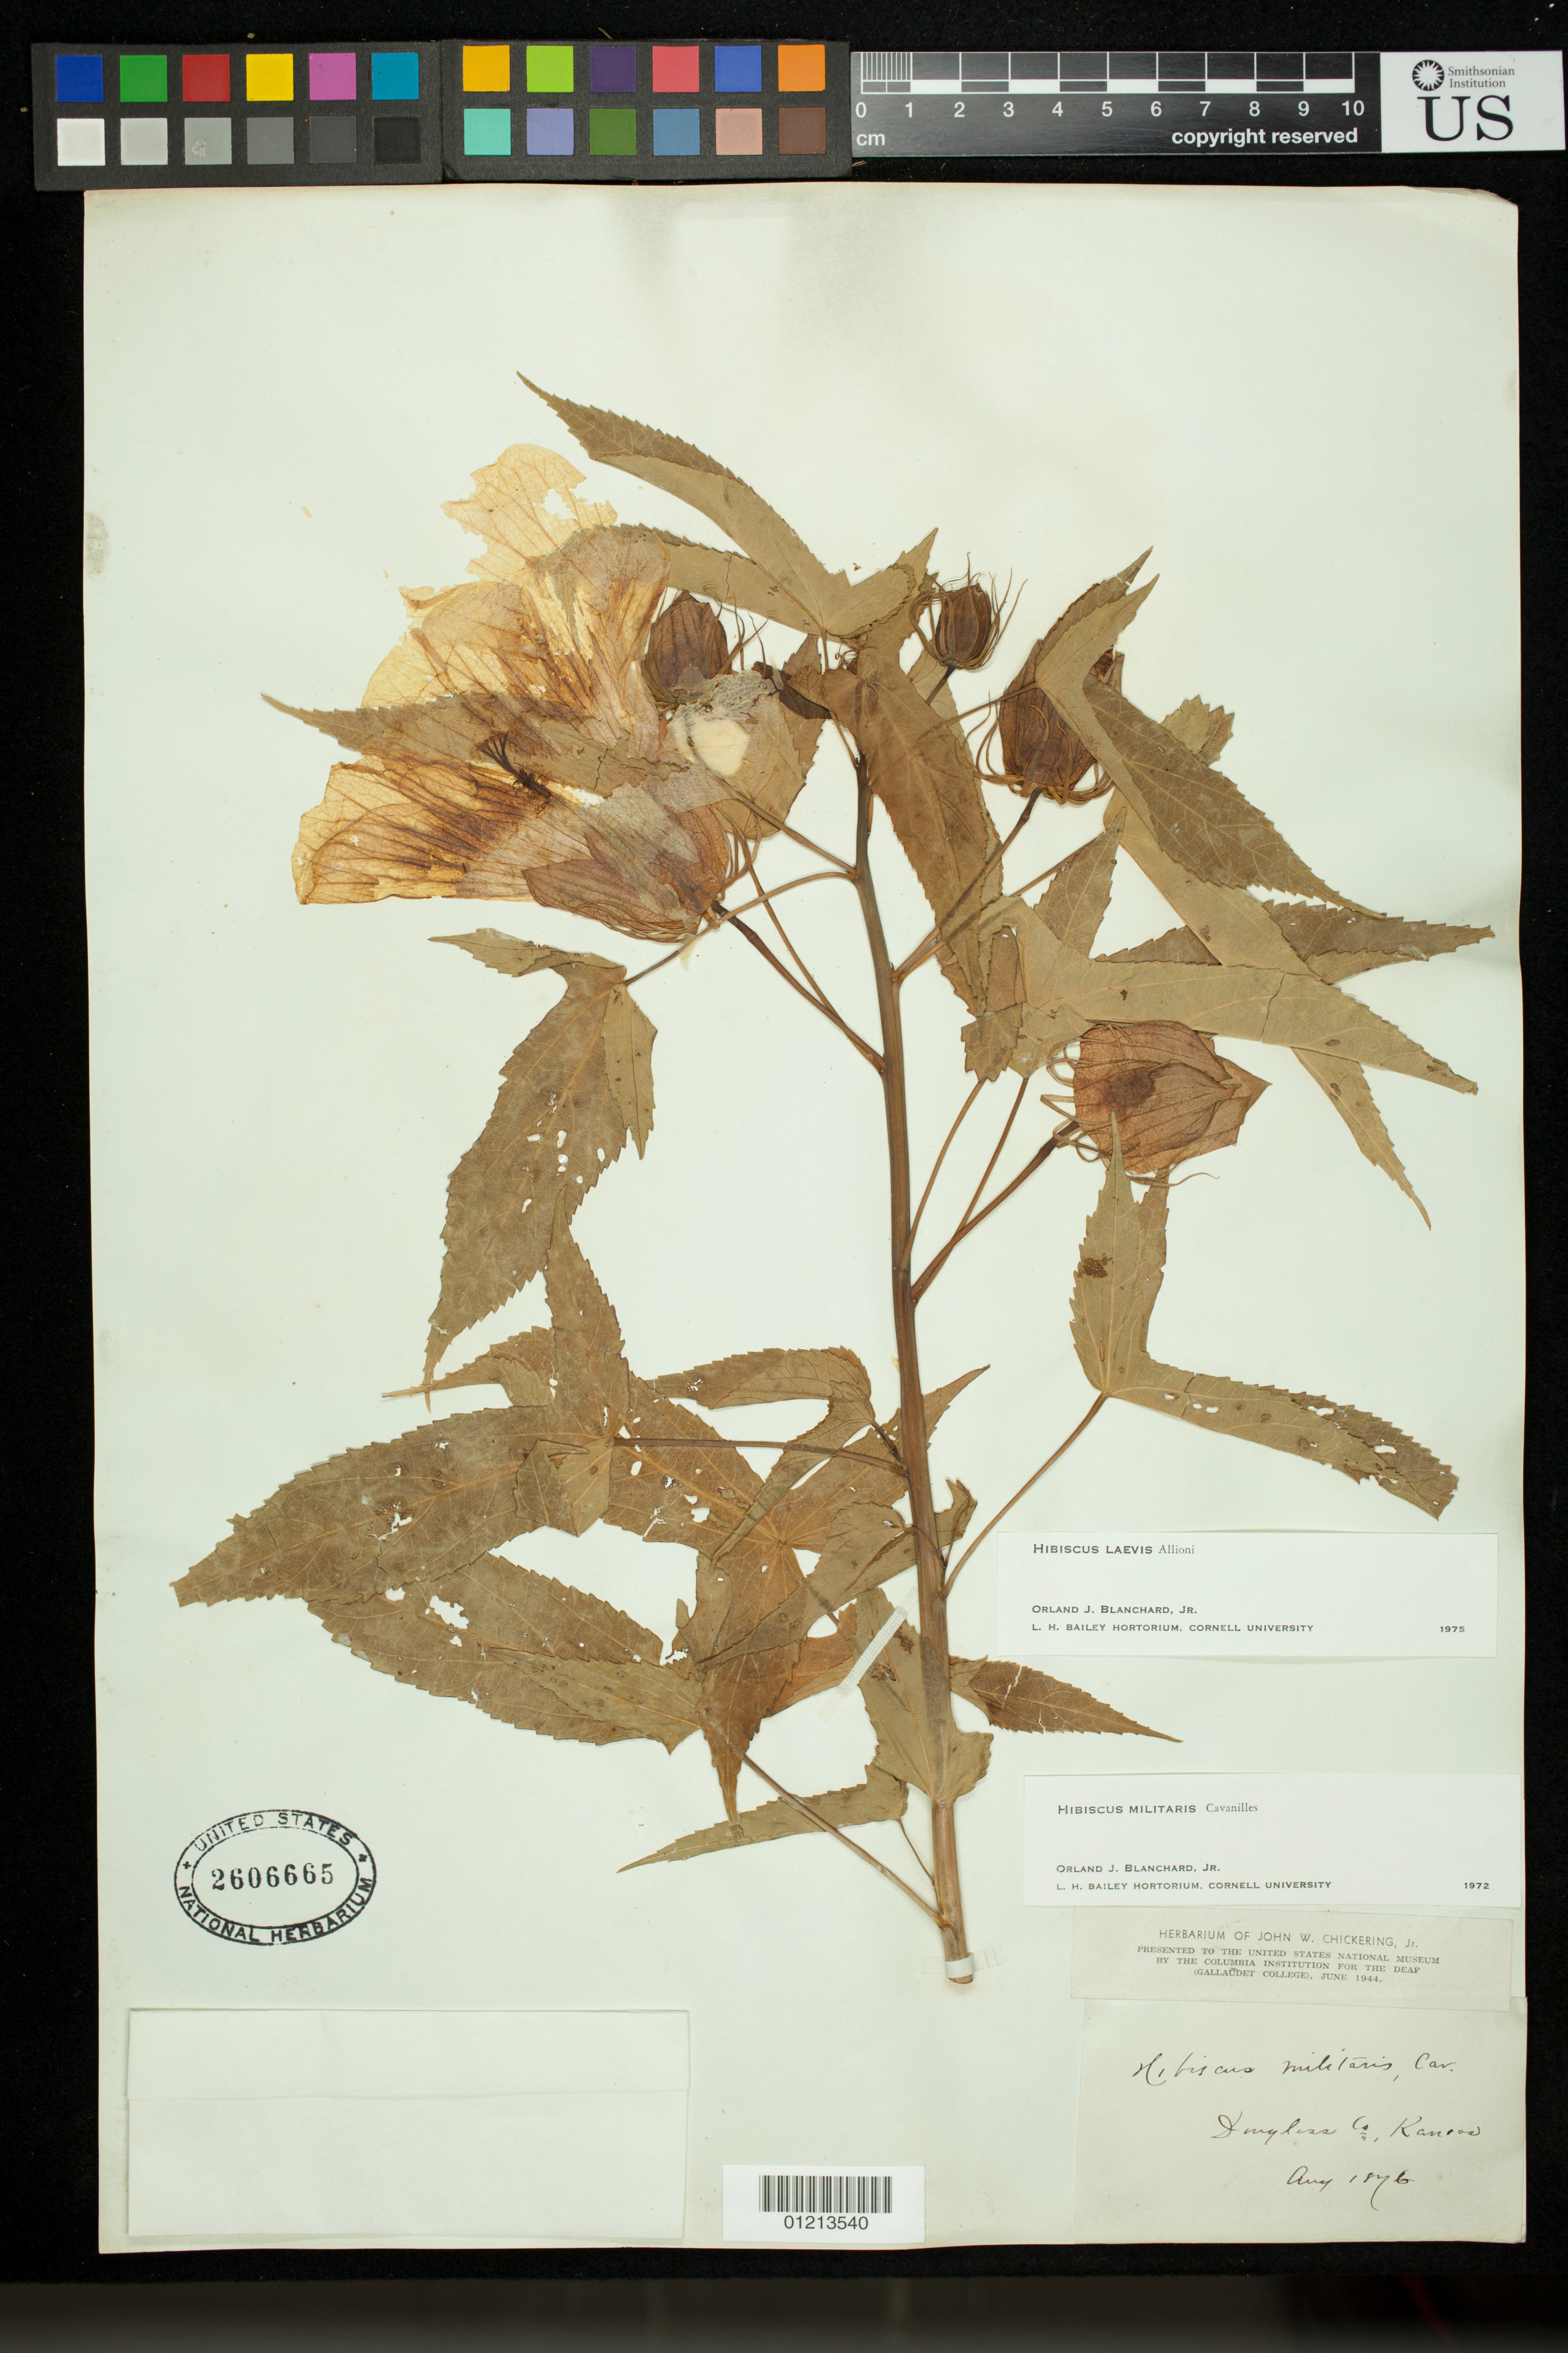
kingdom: Plantae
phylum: Tracheophyta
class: Magnoliopsida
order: Malvales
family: Malvaceae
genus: Hibiscus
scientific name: Hibiscus laevis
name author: All.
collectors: J. W. Chickering Jr.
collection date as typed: Aug 1876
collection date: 1876-08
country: United States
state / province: Kansas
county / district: Douglass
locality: Douglass Co.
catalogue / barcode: US 2606665